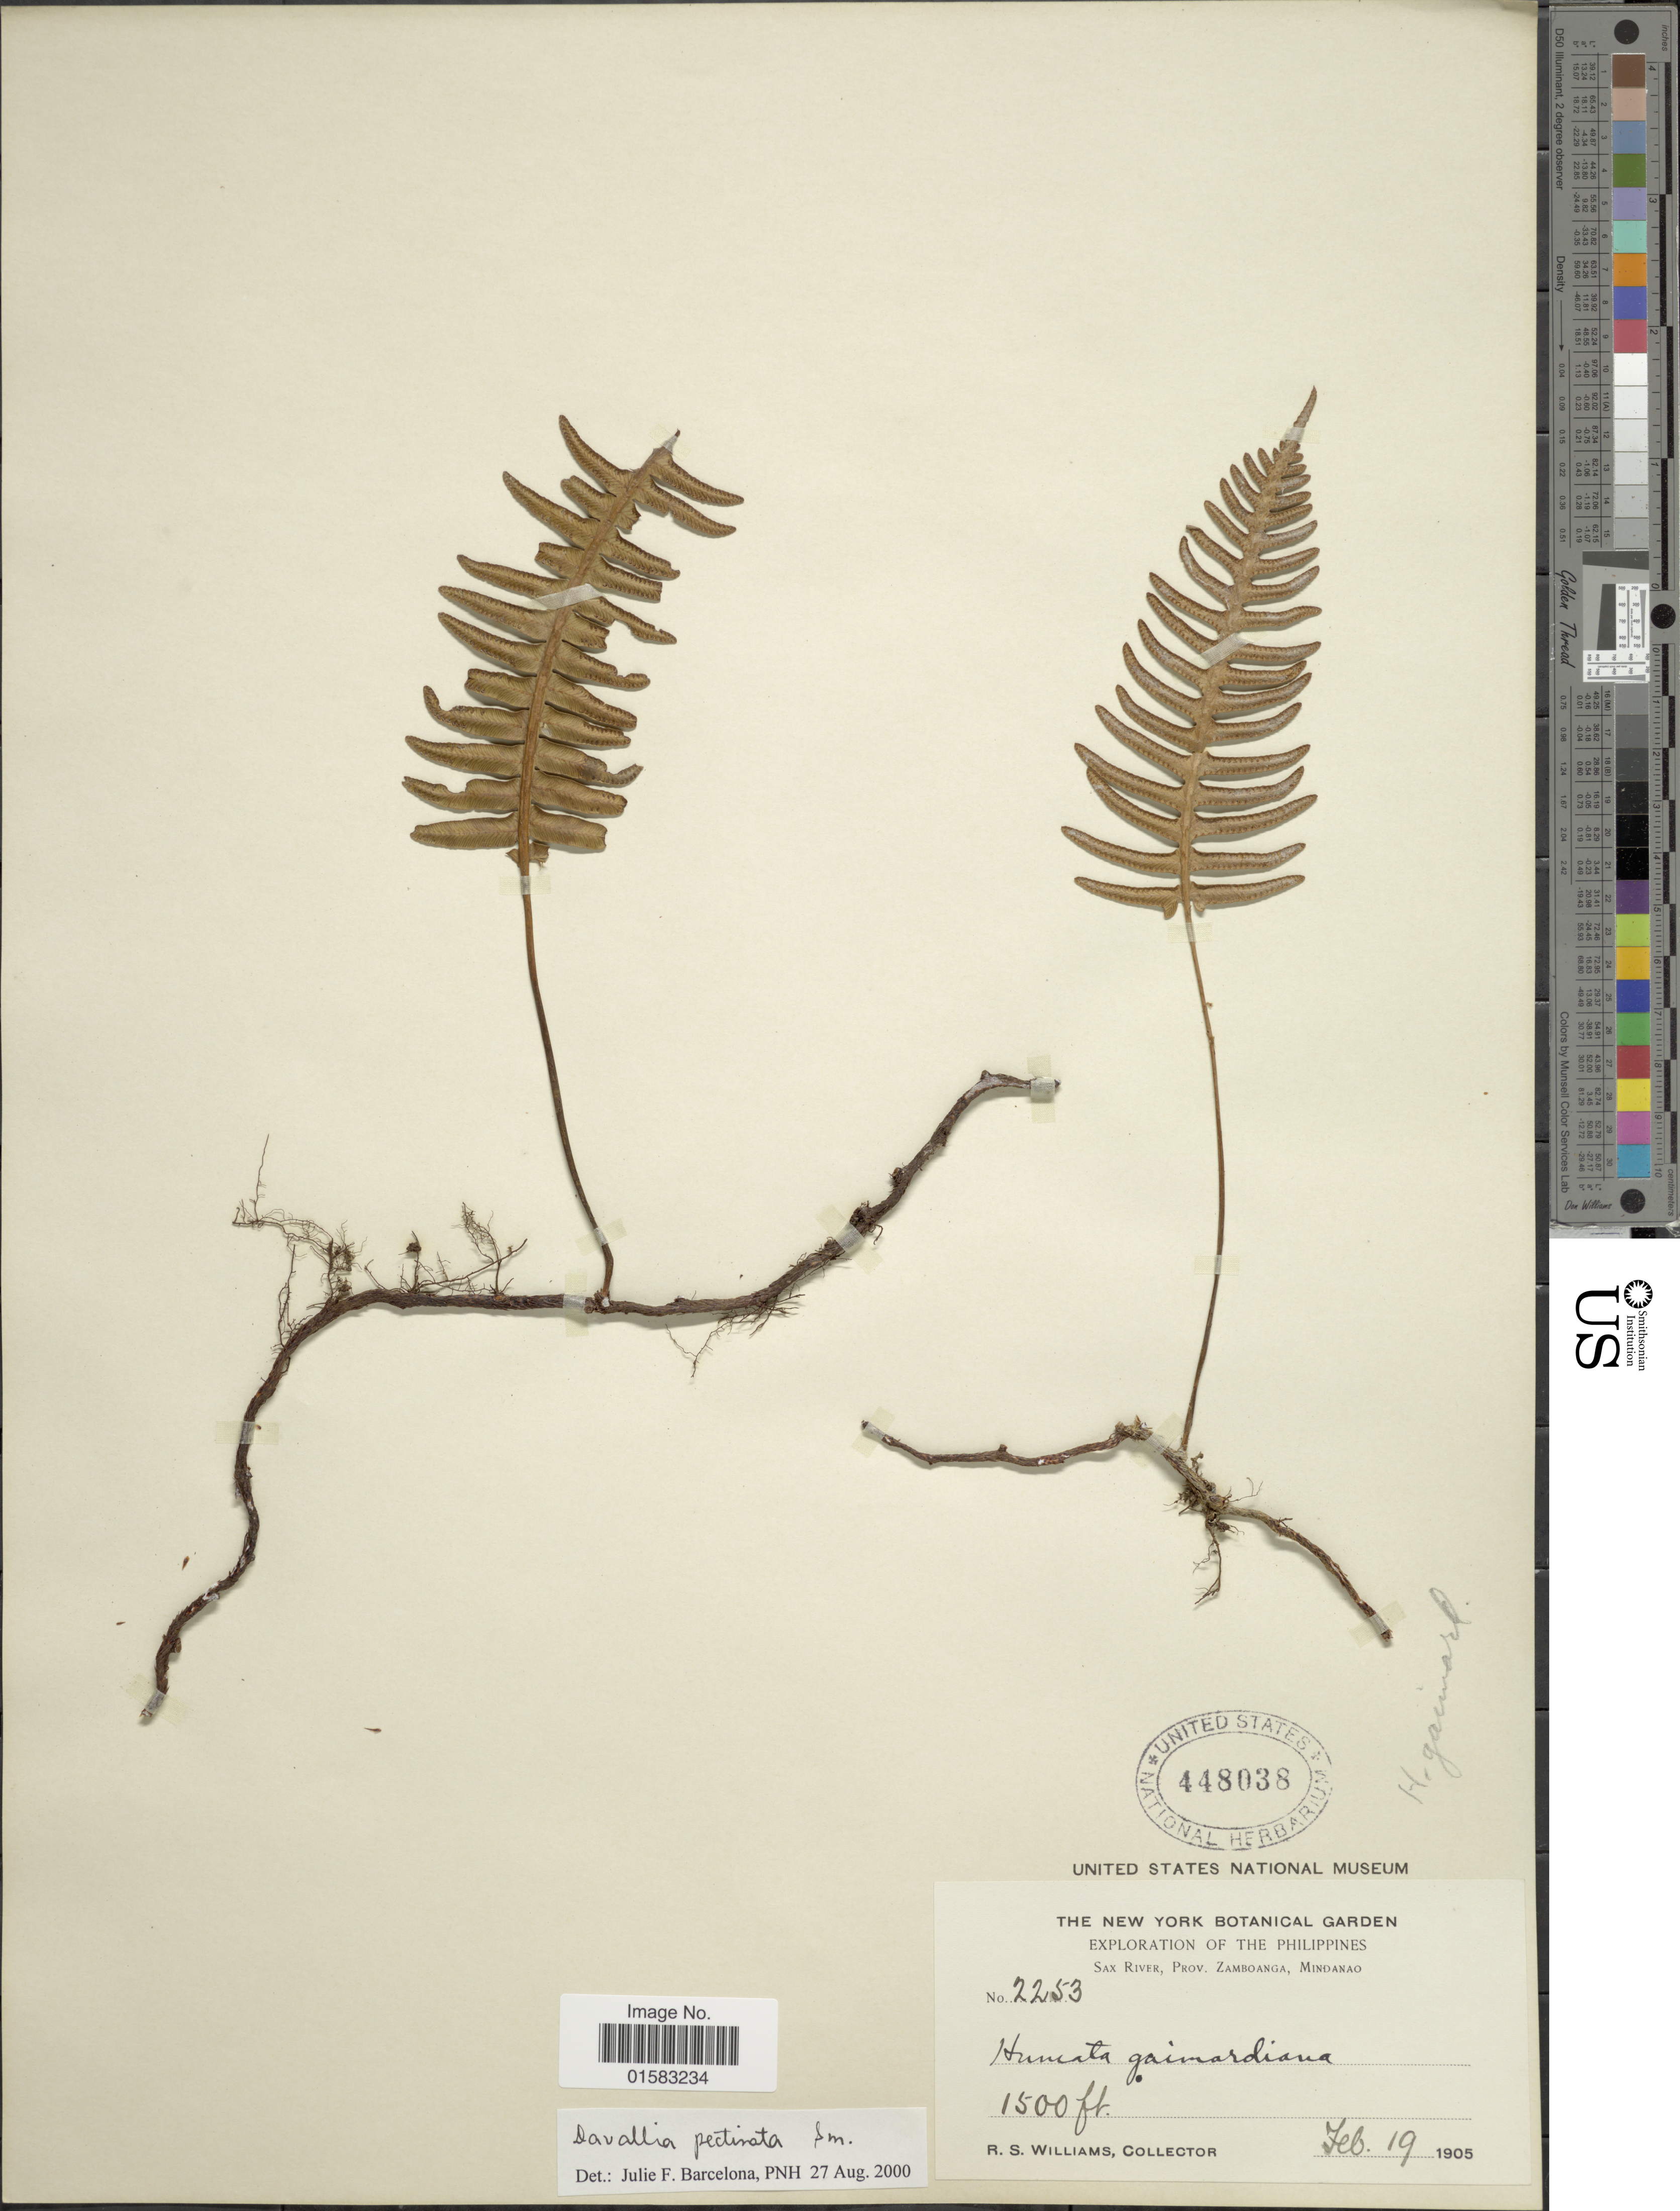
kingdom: Plantae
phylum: Tracheophyta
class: Polypodiopsida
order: Polypodiales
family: Davalliaceae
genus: Davallia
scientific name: Davallia pectinata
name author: Sm.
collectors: R. S. Williams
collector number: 2253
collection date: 1905-02-19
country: Philippines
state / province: Zamboanga Peninsula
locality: Sax River, Zamboanga Peninsula, Mindanao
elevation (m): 457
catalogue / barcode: US 448038